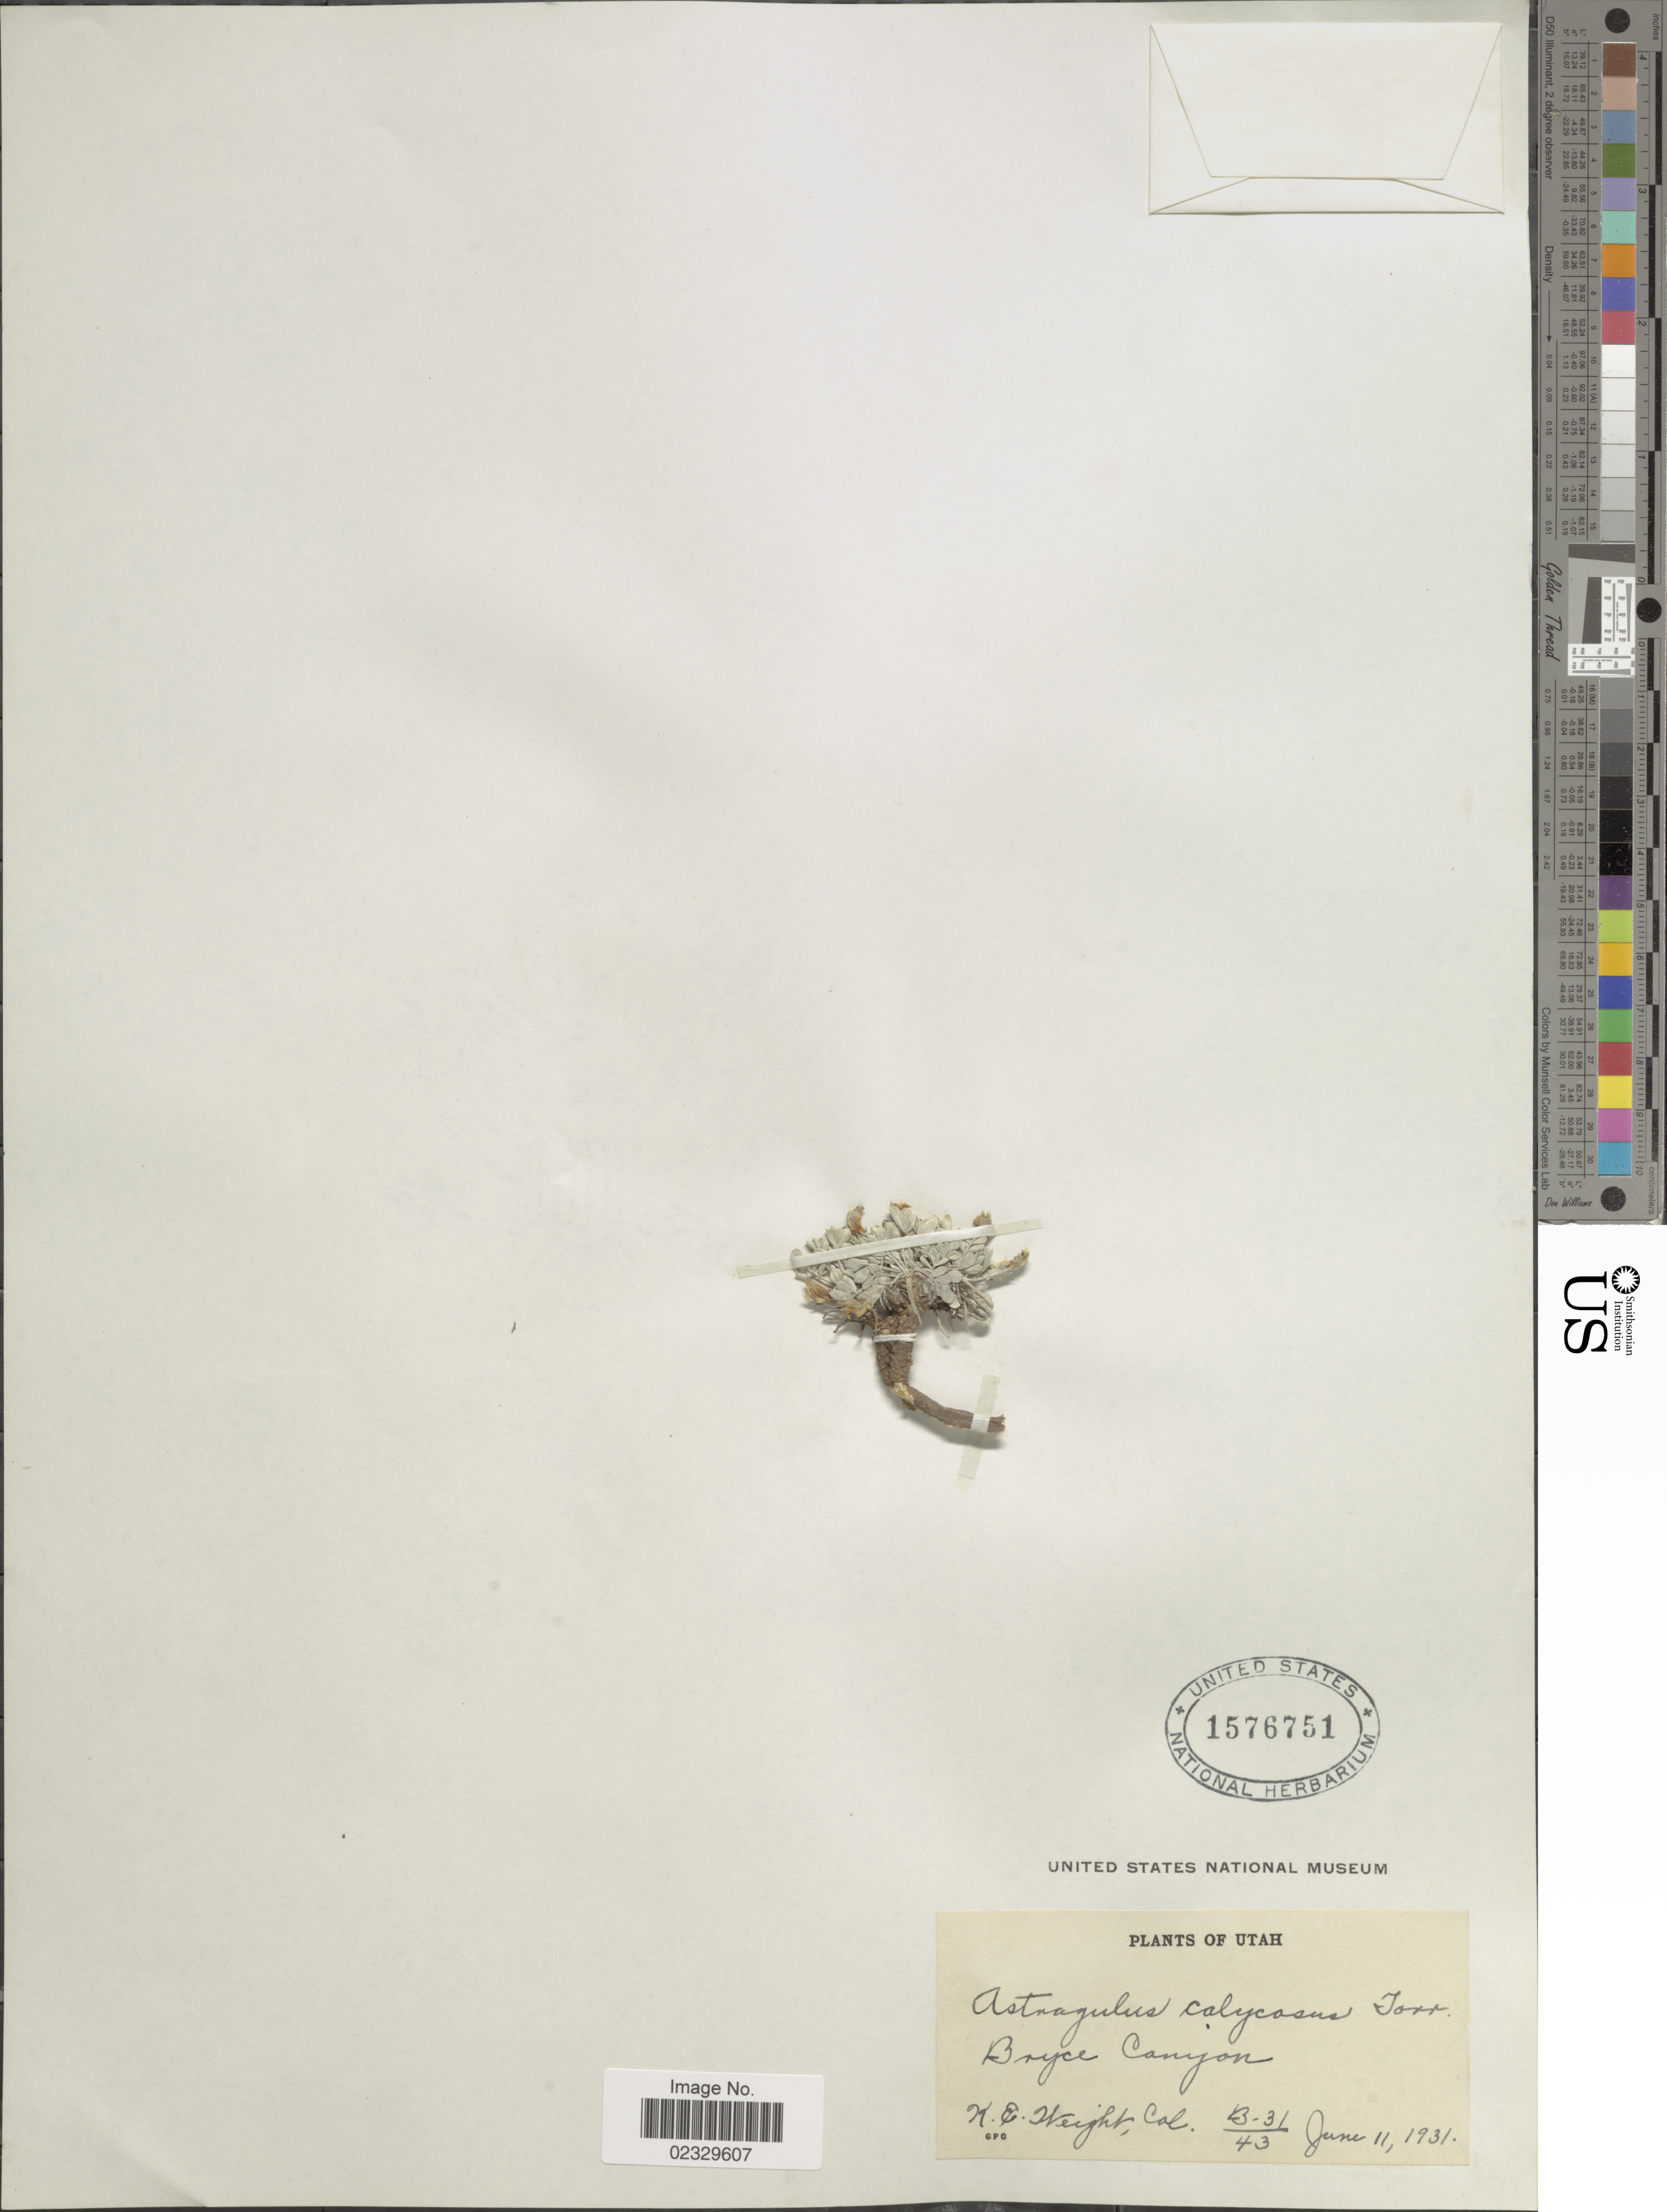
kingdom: Plantae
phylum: Tracheophyta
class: Magnoliopsida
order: Fabales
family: Fabaceae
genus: Astragalus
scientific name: Astragalus calycosus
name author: Torr. ex S. Watson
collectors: K. Weight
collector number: B-31/43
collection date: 1931-06-11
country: United States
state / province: Utah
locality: Bryce Canyon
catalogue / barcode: US 1576751